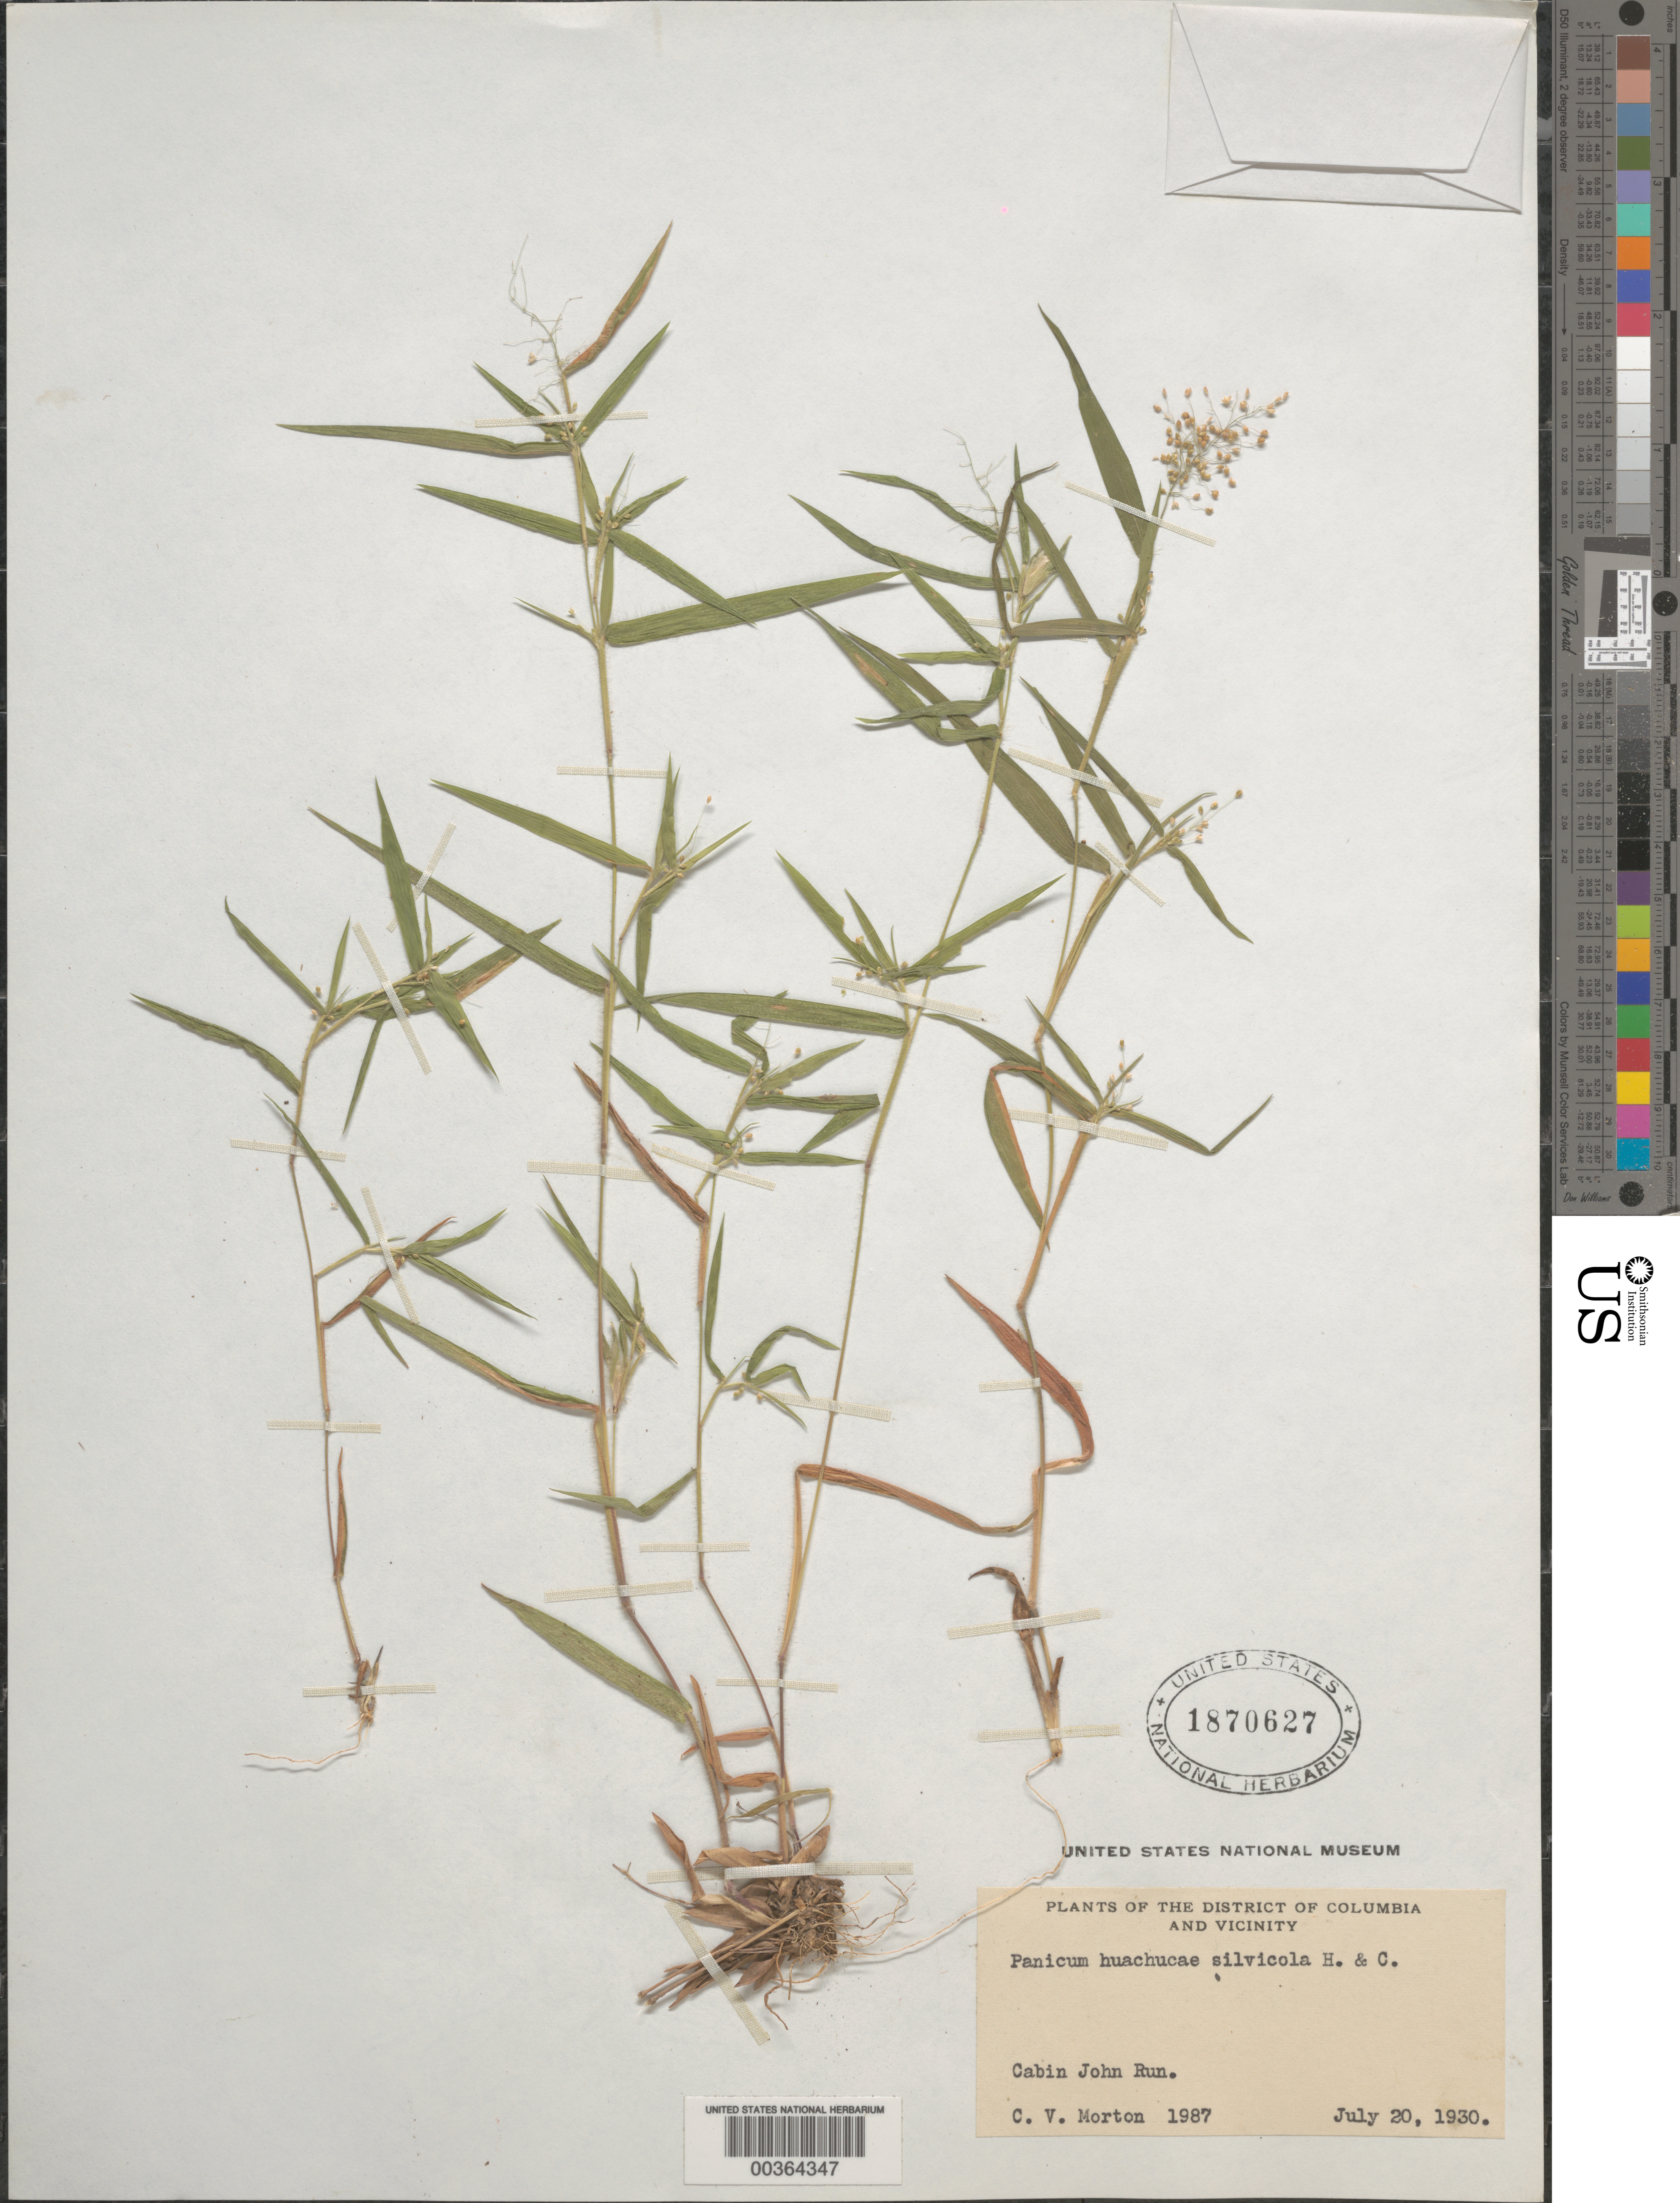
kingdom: Plantae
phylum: Tracheophyta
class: Liliopsida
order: Poales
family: Poaceae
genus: Dichanthelium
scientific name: Dichanthelium acuminatum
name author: (Sw.) Gould & C.A. Clark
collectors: C. V. Morton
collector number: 1987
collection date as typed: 20 Jul 1930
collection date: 1930-07-20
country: United States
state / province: Maryland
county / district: Montgomery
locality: Cabin John Run C. & O. Canal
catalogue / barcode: US 1870627